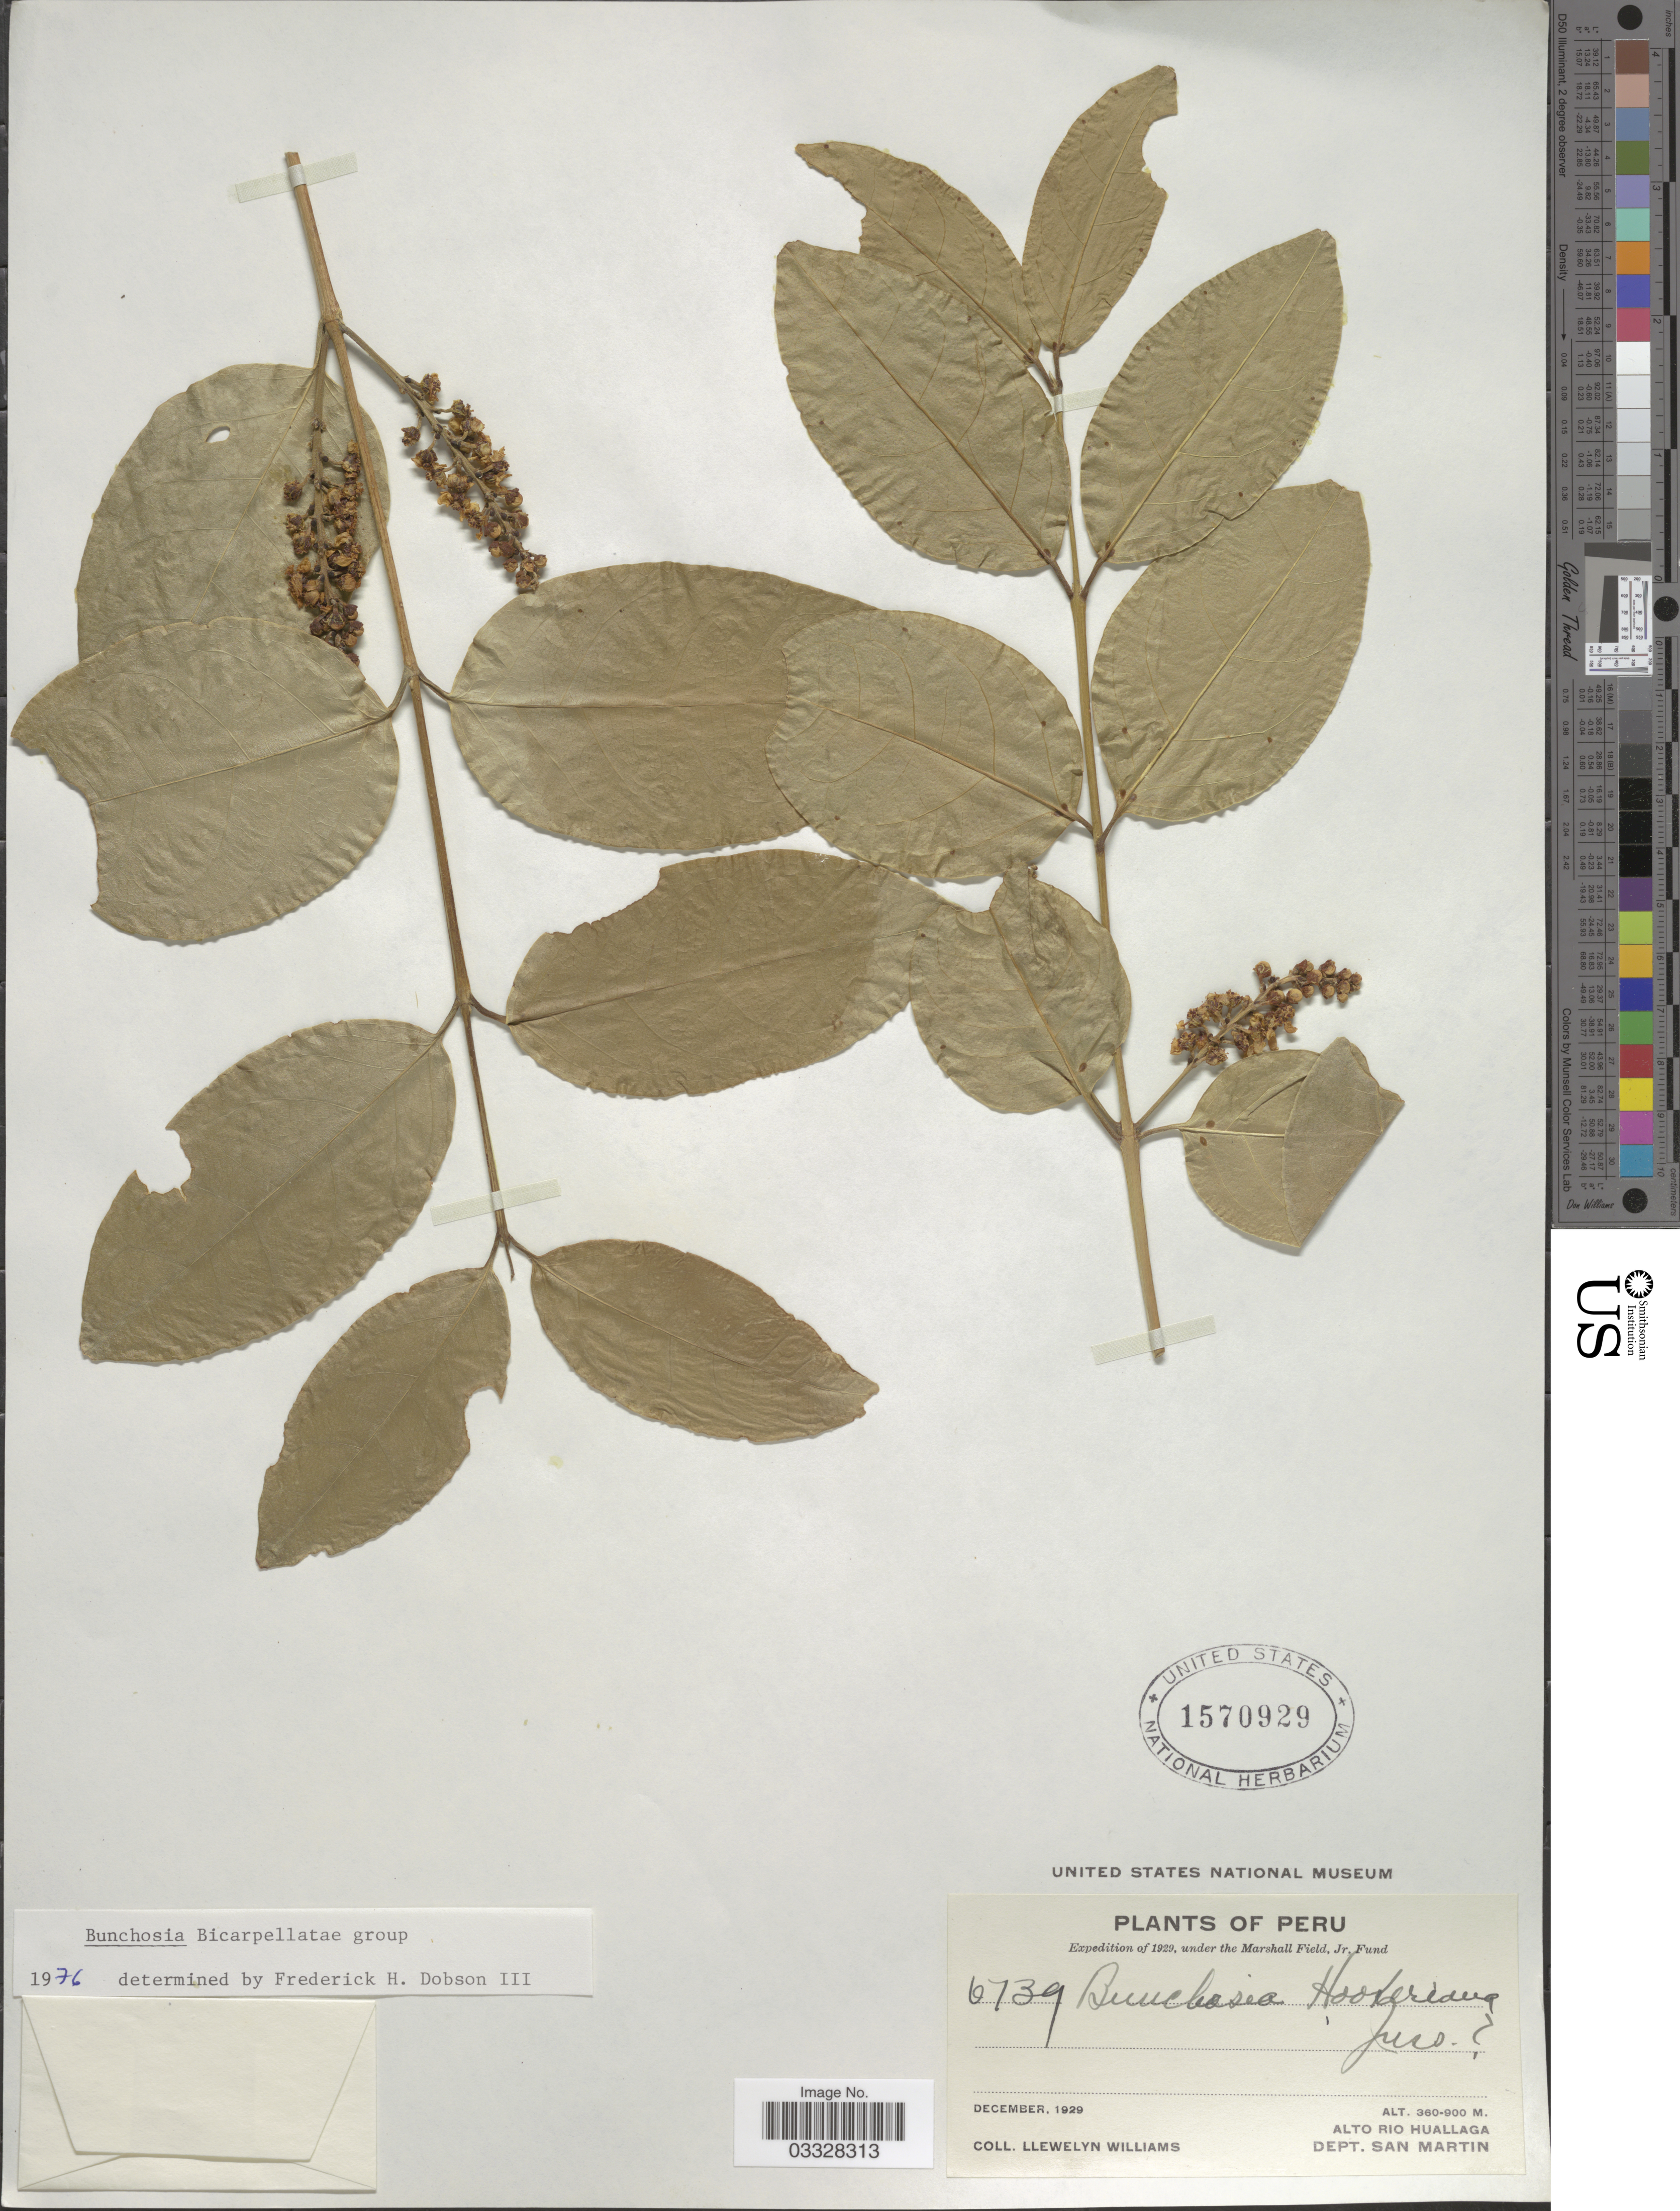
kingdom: Plantae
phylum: Tracheophyta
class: Magnoliopsida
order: Malpighiales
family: Malpighiaceae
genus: Bunchosia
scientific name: Bunchosia hookeriana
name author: A. Juss.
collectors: Ll. Williams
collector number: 6739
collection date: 1929-12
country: Peru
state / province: San Martín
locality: Alto Rio Huallaga. Dept. San Martin.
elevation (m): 360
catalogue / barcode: US 1570929